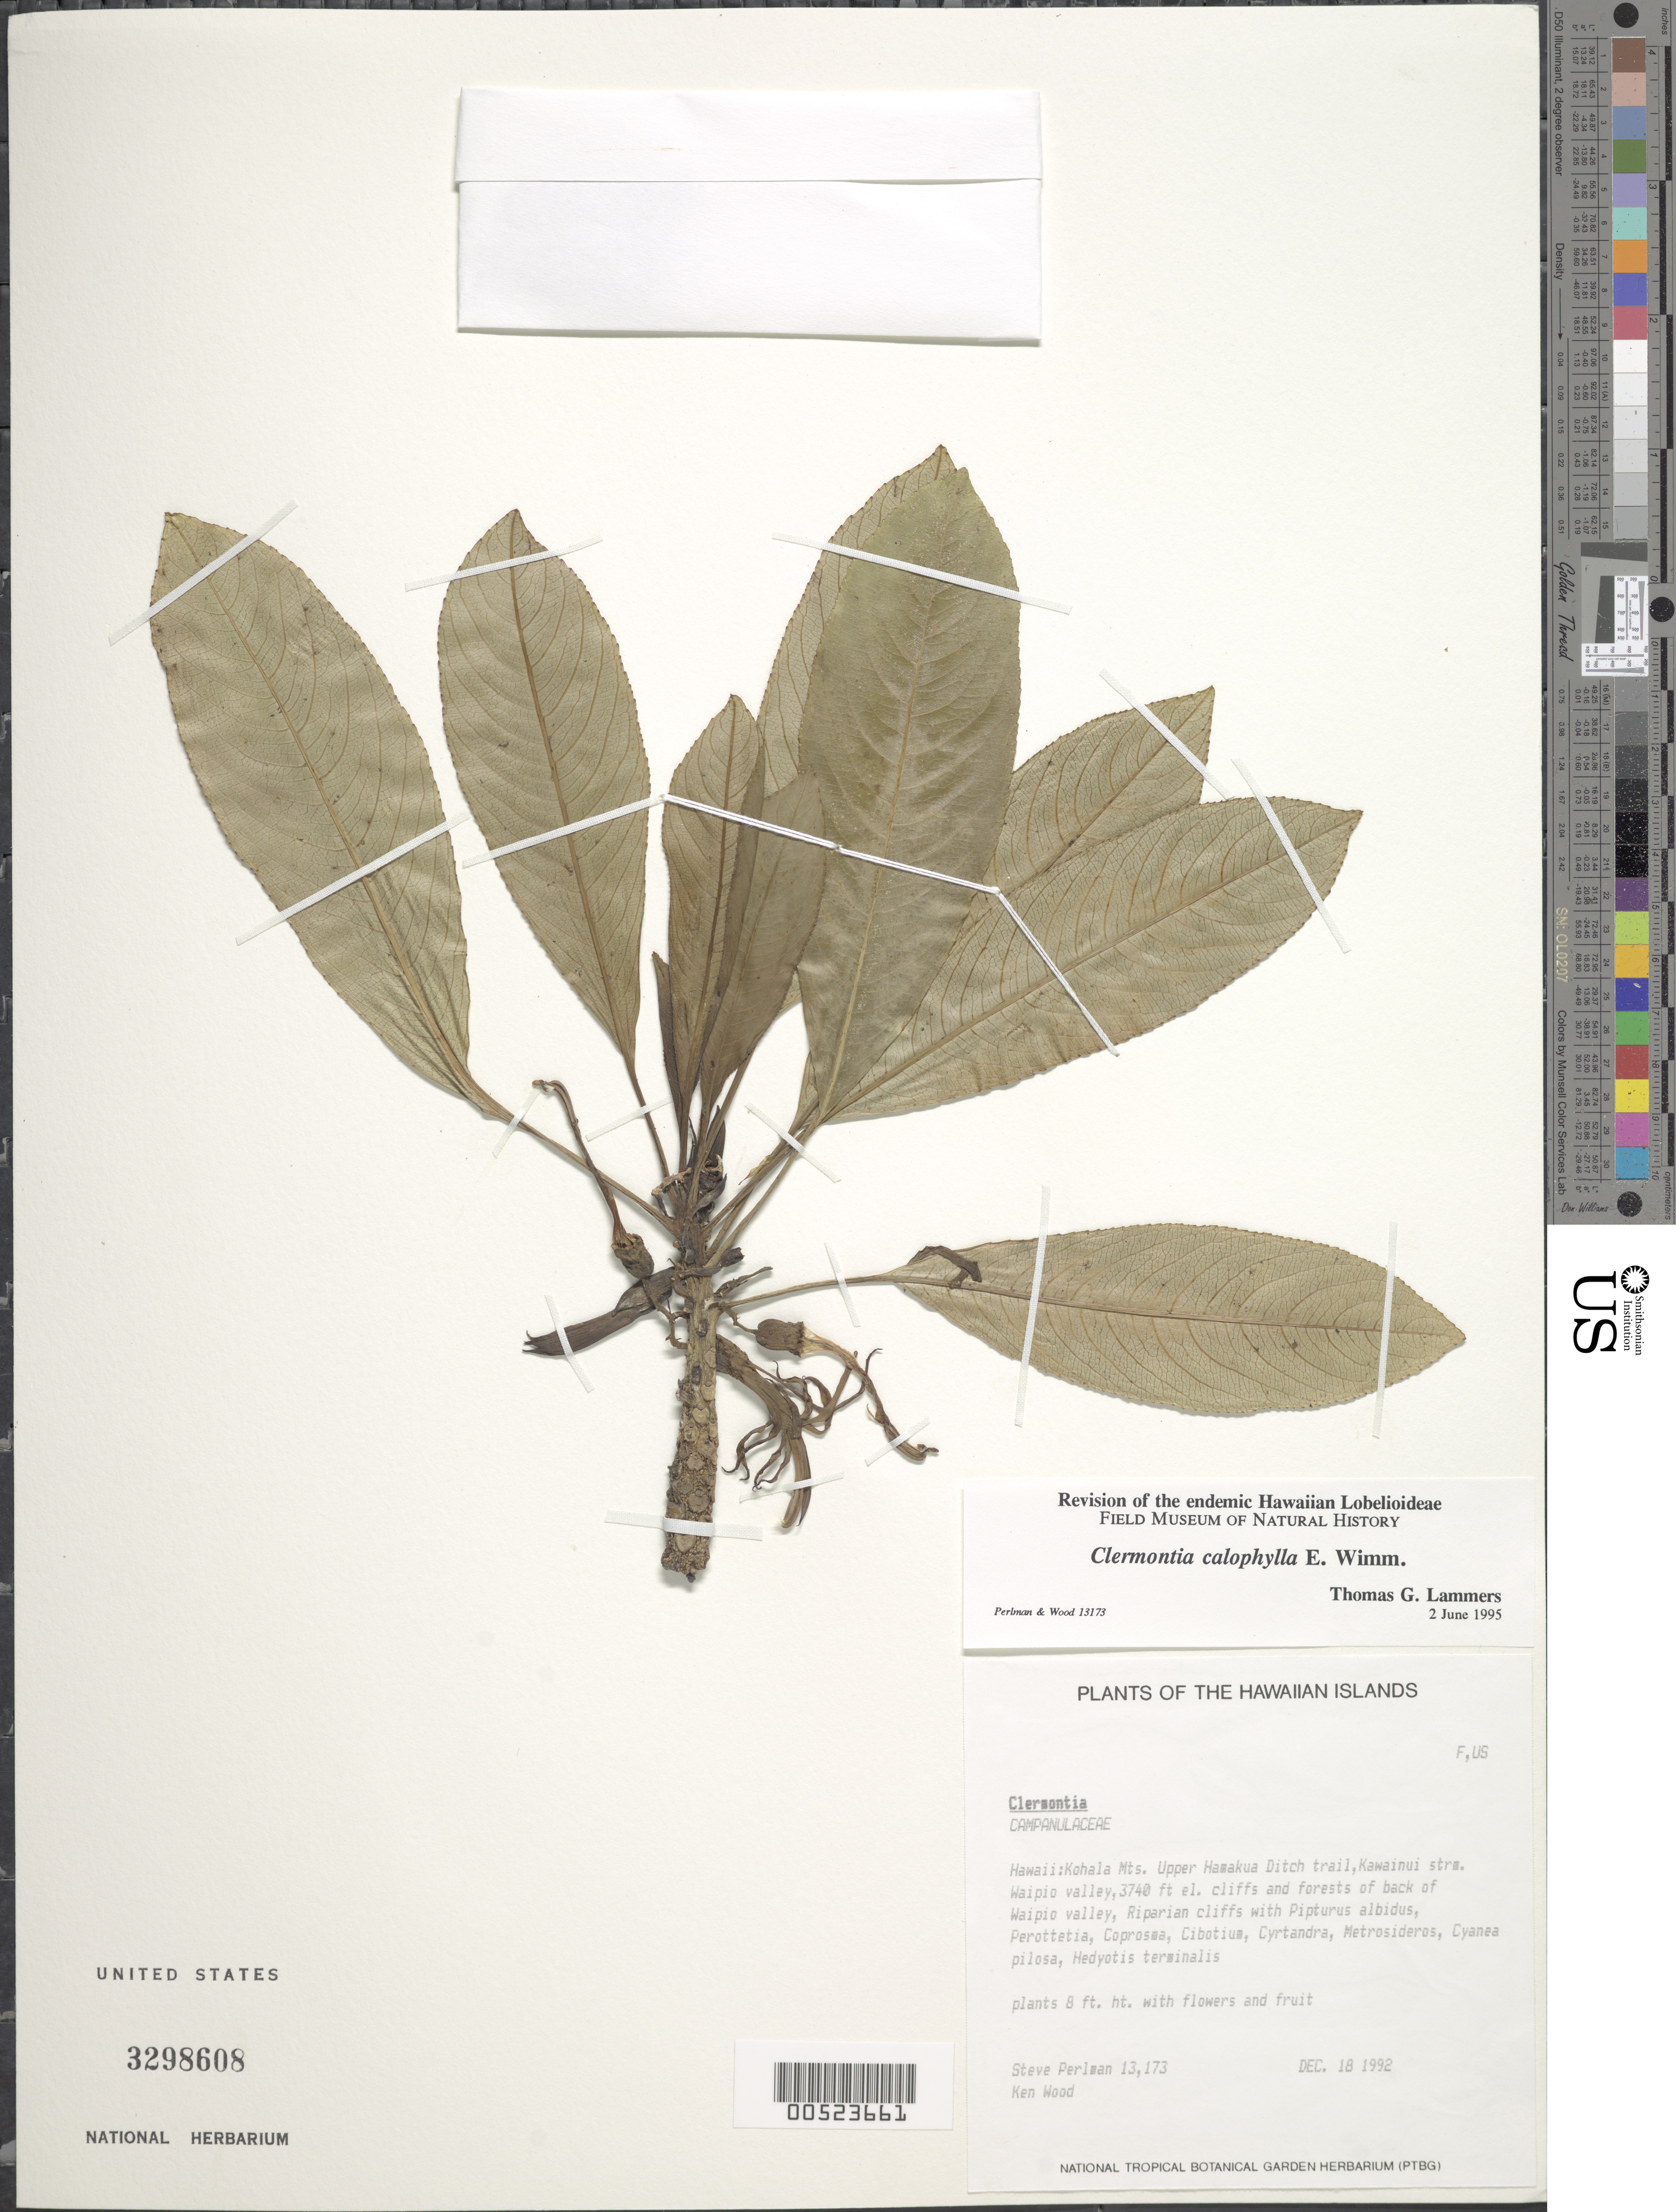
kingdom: Plantae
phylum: Tracheophyta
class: Magnoliopsida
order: Asterales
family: Campanulaceae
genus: Clermontia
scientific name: Clermontia calophylla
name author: E. Wimm.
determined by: Lammers, T. G.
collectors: S. P. Perlman & K. Wood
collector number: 13173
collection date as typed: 18 Dec 1992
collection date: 1992-12-18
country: United States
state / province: Hawaii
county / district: Hawaii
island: Hawaii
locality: Kohala Mts, Upper Hamakua Ditch Trail, Kawainui stream, Waipio Valley, back of Waipio Valley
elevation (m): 1140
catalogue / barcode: US 3298608